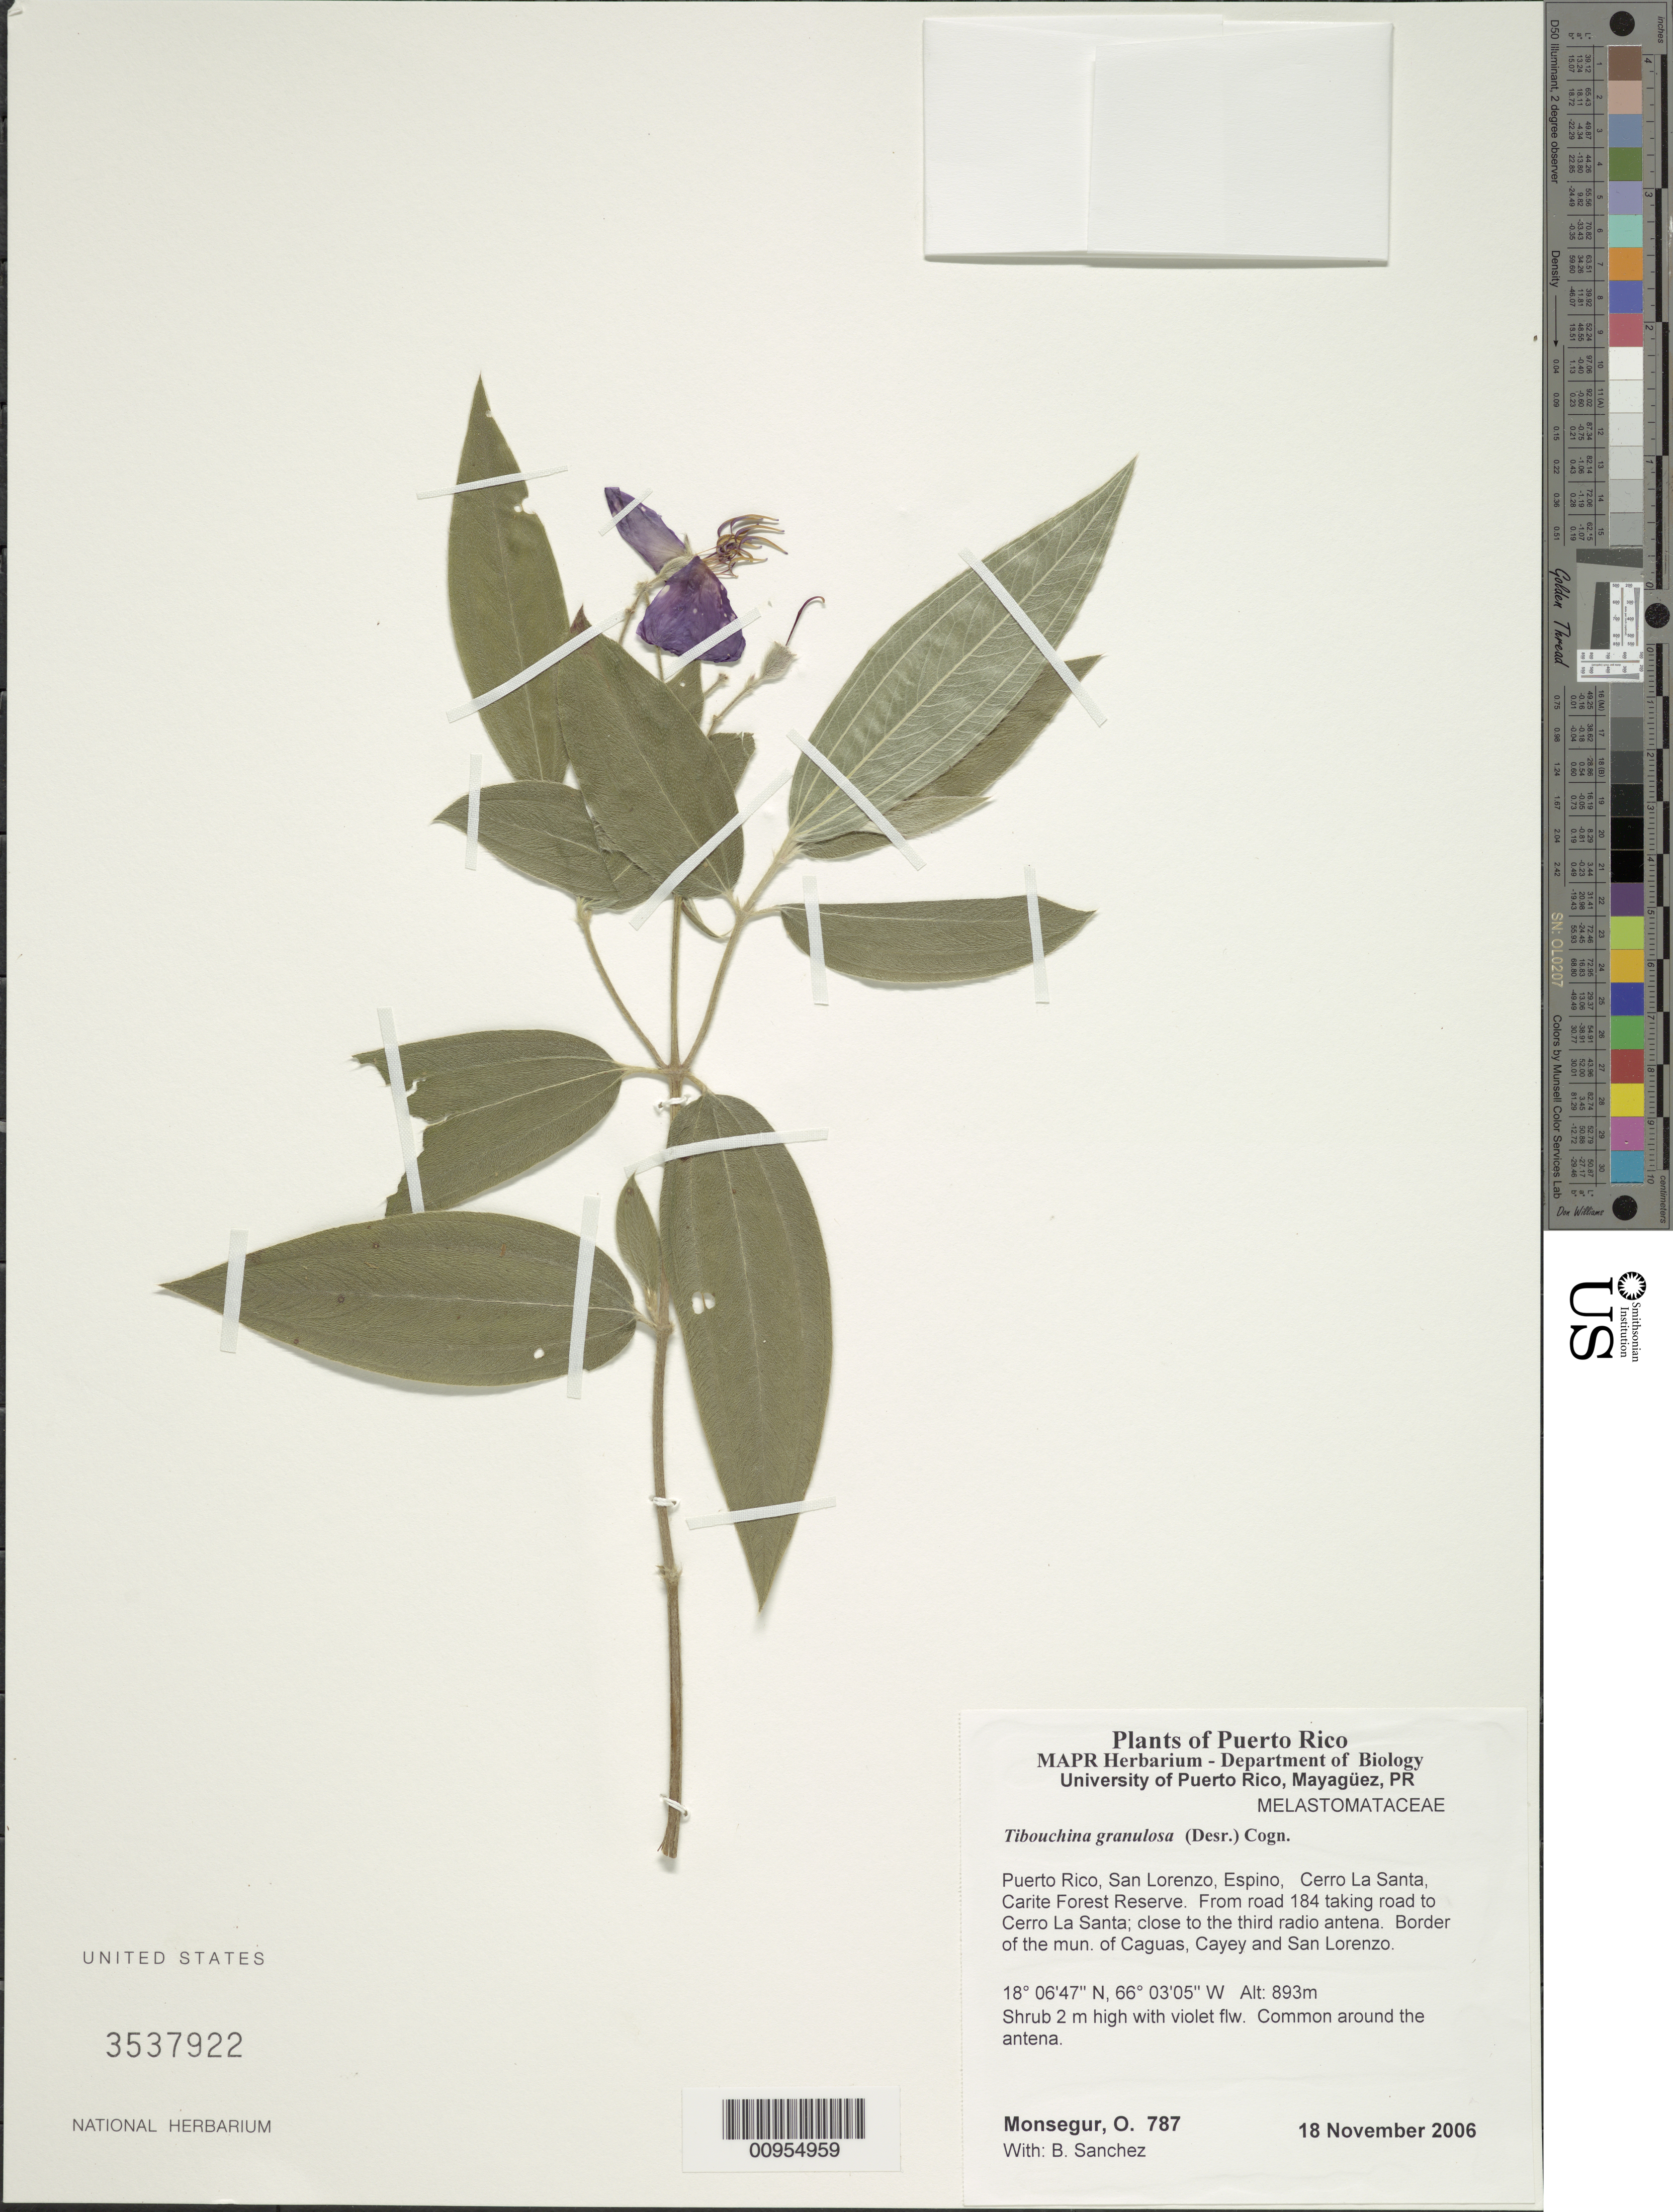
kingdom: Plantae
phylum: Tracheophyta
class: Magnoliopsida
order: Myrtales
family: Melastomataceae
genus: Pleroma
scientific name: Pleroma granulosum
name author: (Desr.) D. Don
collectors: O. Monsegur & B. Sánchez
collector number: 787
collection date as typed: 18 Nov 2006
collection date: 2006-11-18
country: Puerto Rico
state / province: San Lorenzo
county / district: Espino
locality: Carite Forest Reserve. Cerro La Santa, from road 184 taking road to Cerro La Santa; close to the third radio antena. Border of the mun. of Caguas, Cayey and San Lorenzo.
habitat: Common around the antena.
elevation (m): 893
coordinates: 18.06473, 66.0305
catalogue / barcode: US 3537922